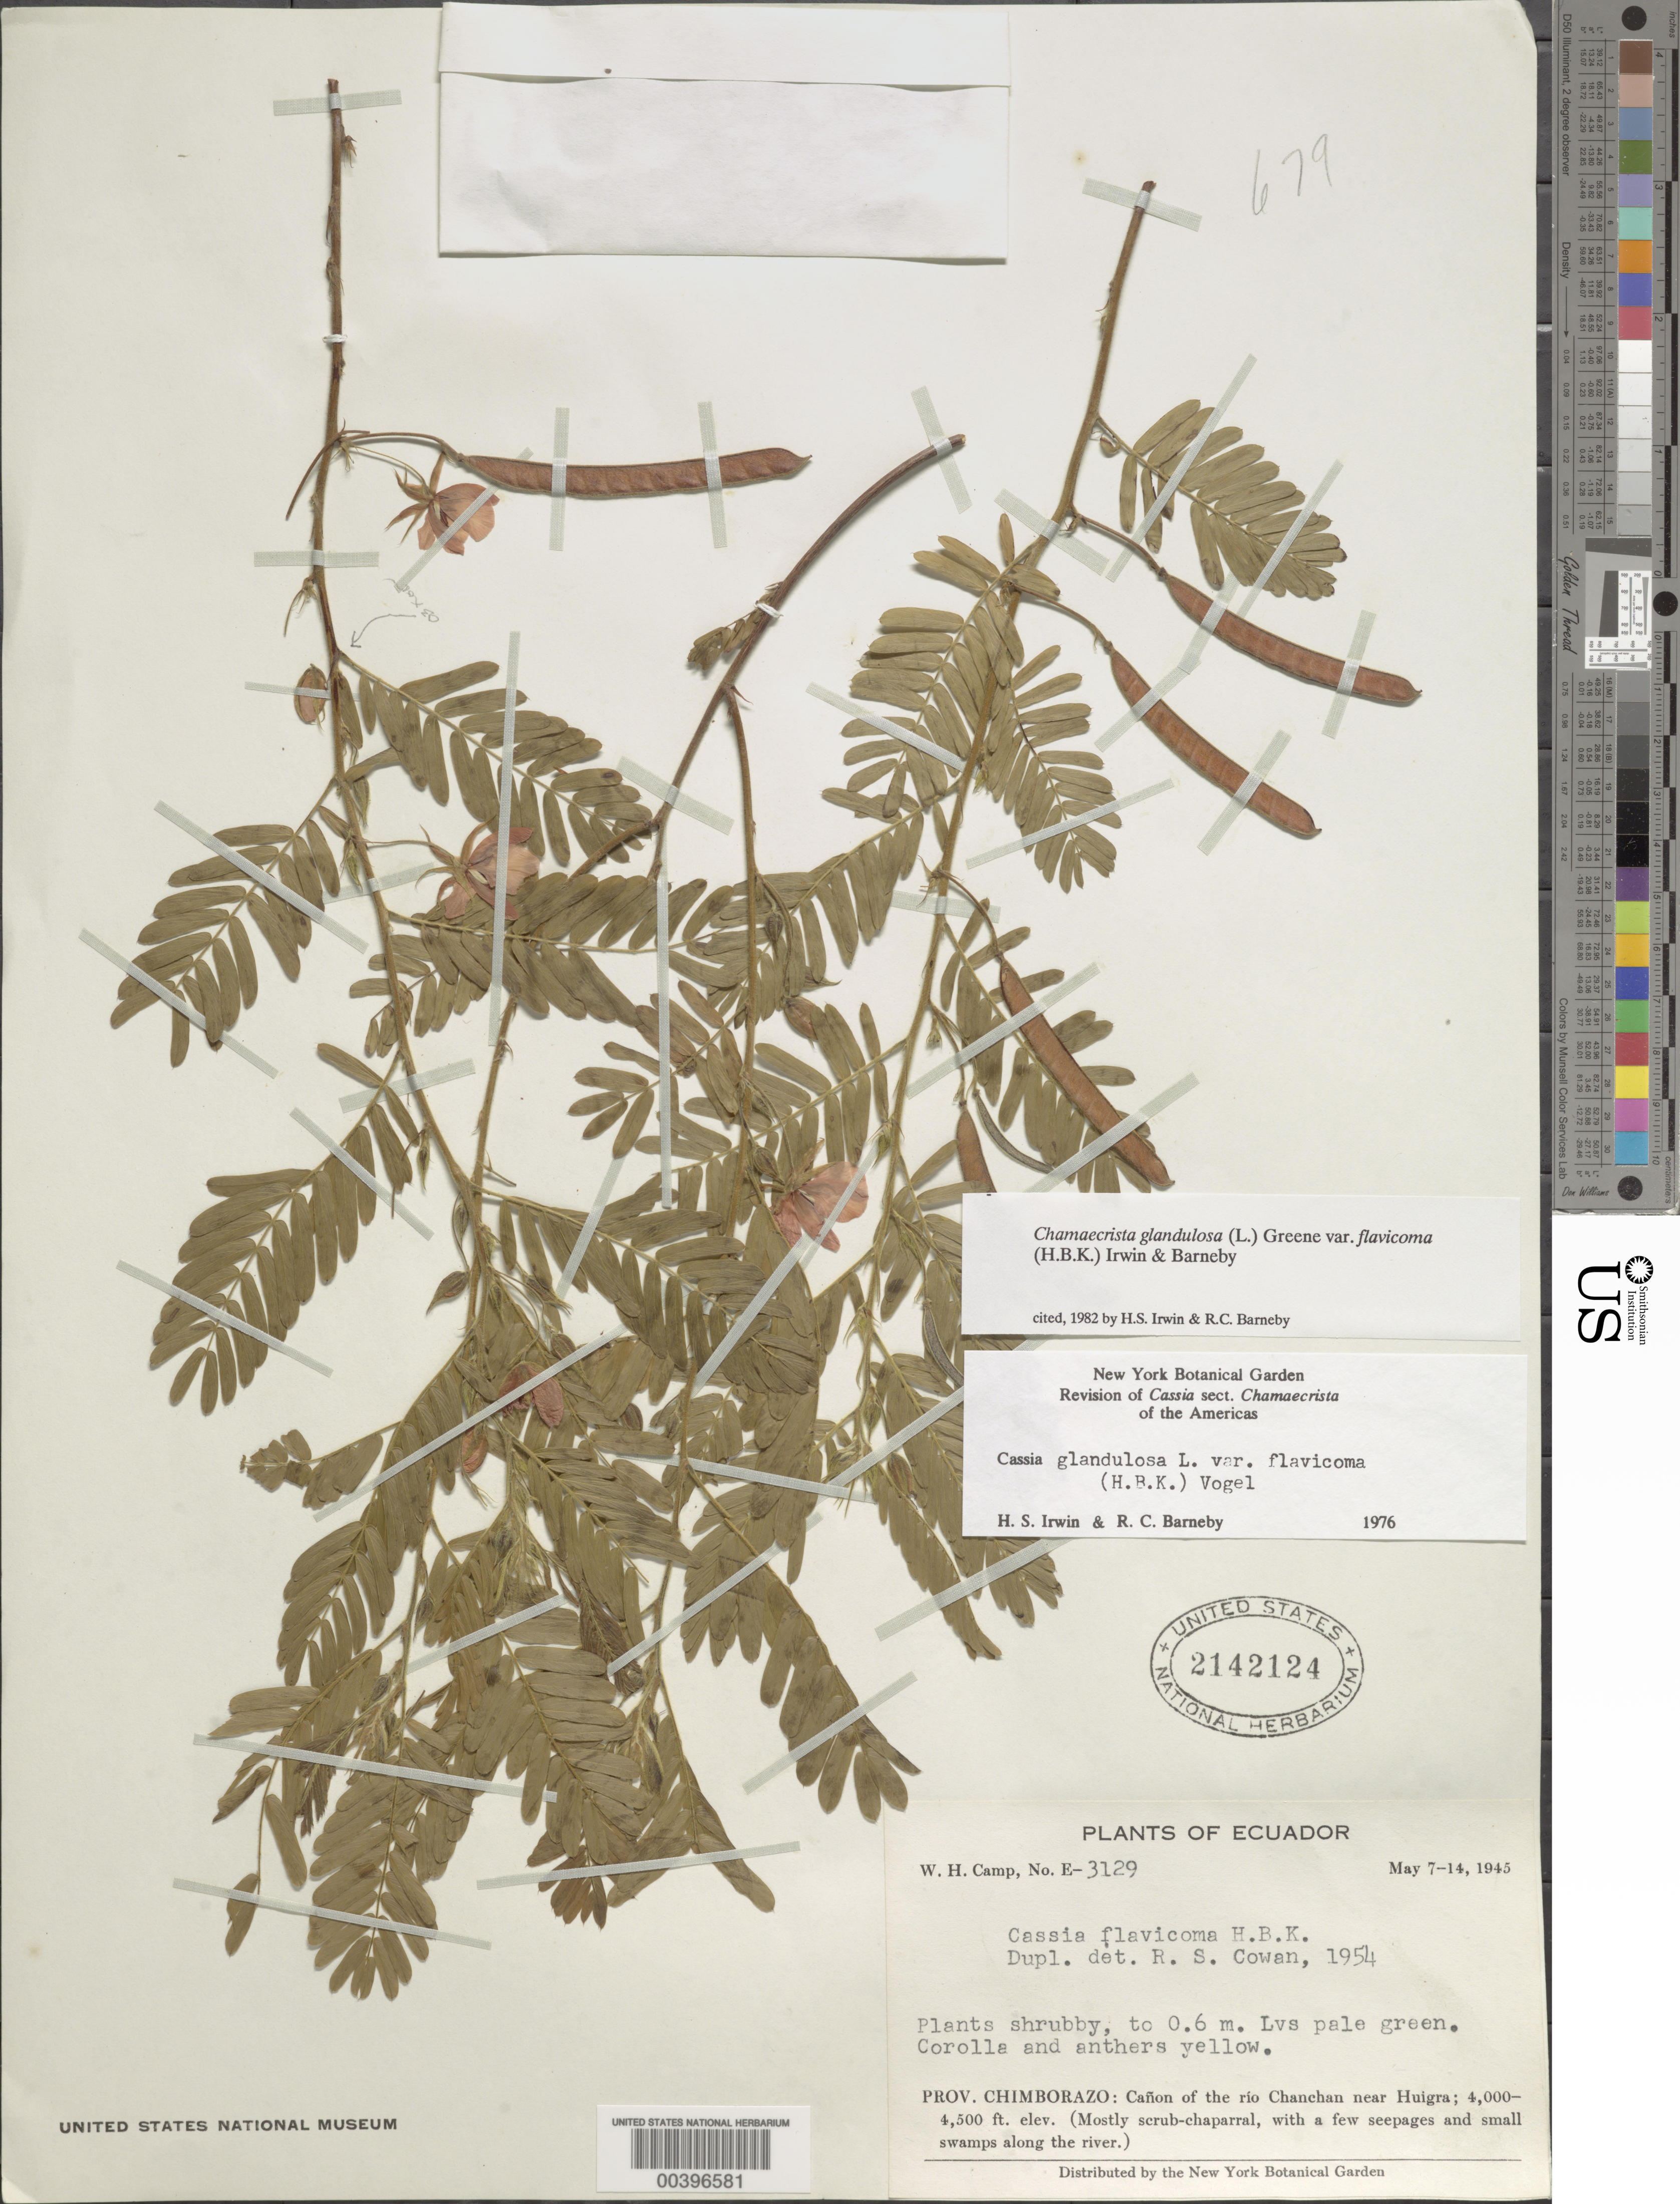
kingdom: Plantae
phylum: Tracheophyta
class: Magnoliopsida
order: Fabales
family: Fabaceae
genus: Chamaecrista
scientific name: Chamaecrista glandulosa var. flavicoma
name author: (Kunth) H.S. Irwin & Barneby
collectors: W. H. Camp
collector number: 3-3129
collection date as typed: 07 May 1945 to 14 May 1945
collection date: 1945-05-07/1945-05-14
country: Ecuador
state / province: Chimborazo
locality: Canon of the Rio Chanchan near Huigra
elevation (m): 1372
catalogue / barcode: US 2142124